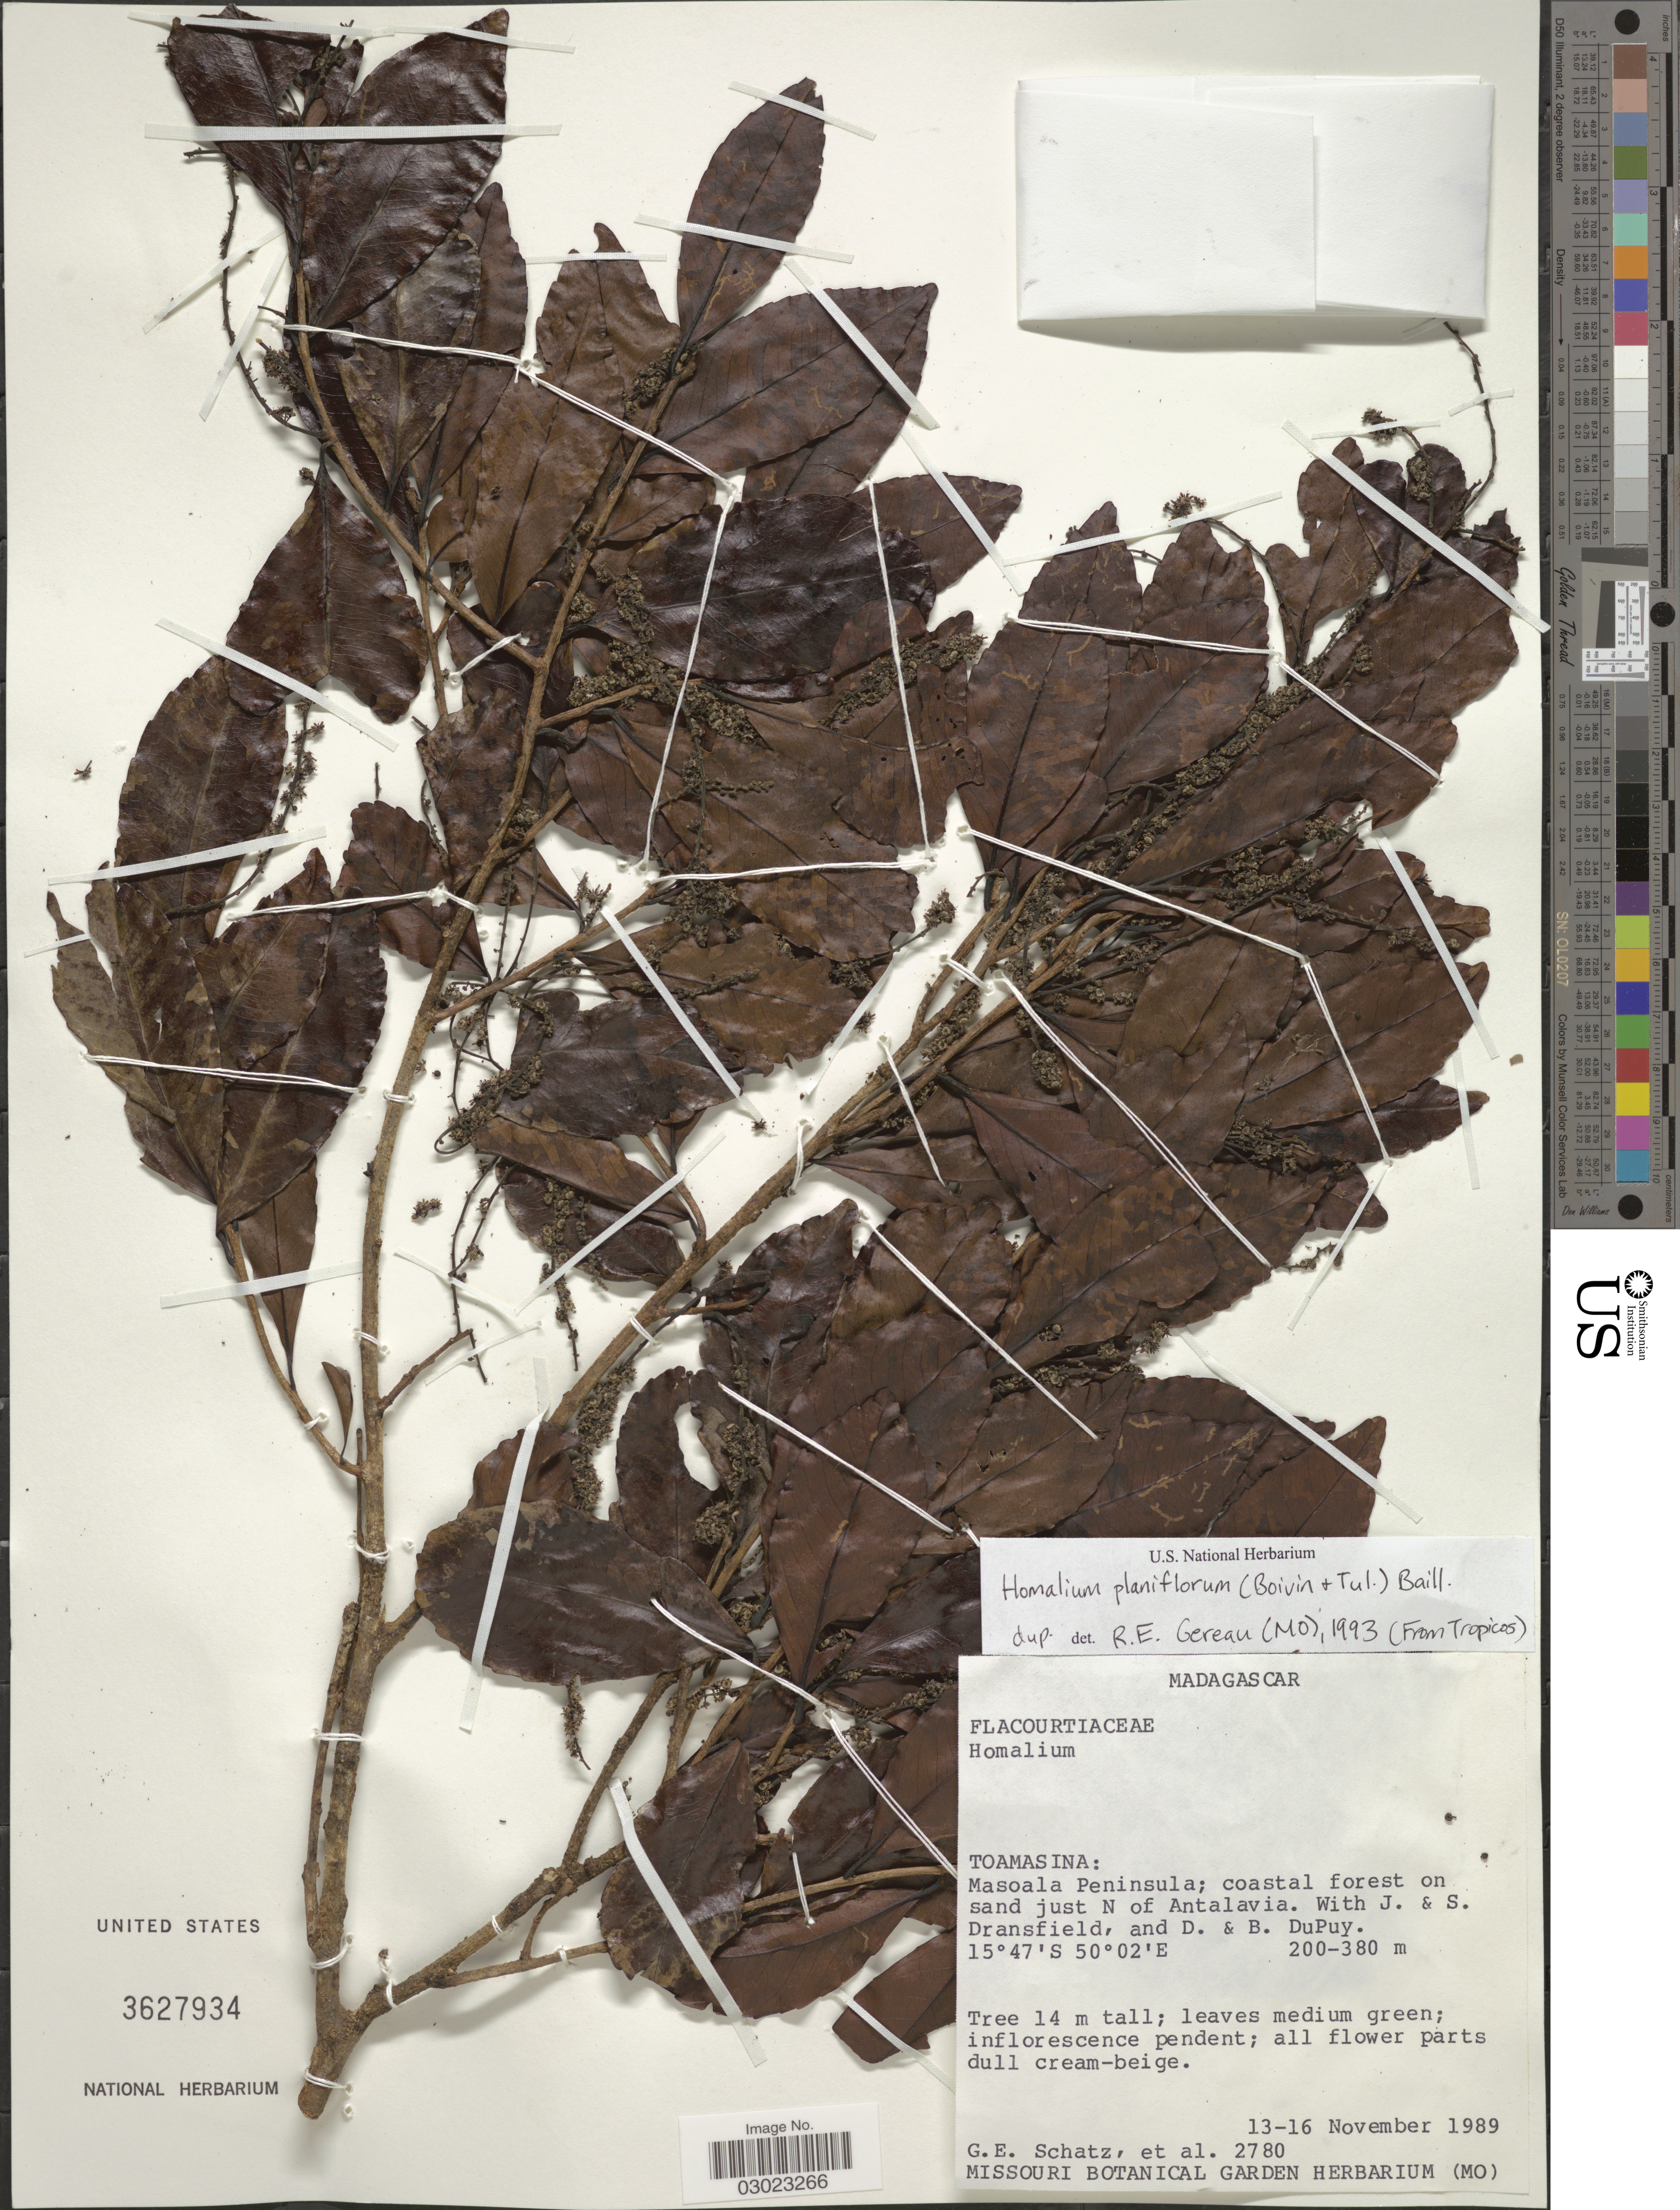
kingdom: Plantae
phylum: Tracheophyta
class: Magnoliopsida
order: Malpighiales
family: Salicaceae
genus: Homalium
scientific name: Homalium planiflorum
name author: (Boivin ex Tul.) Baill.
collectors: G. Schatz, J. Dransfield, S. Dransfield, D. Du Puy & B. Dupuy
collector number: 2780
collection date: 1989-11-13/1989-11-16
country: Madagascar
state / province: Analanjirofo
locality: Masoala Peninsula; coastal forest on sand just N of Antalavia.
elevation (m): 200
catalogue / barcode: US 3627934